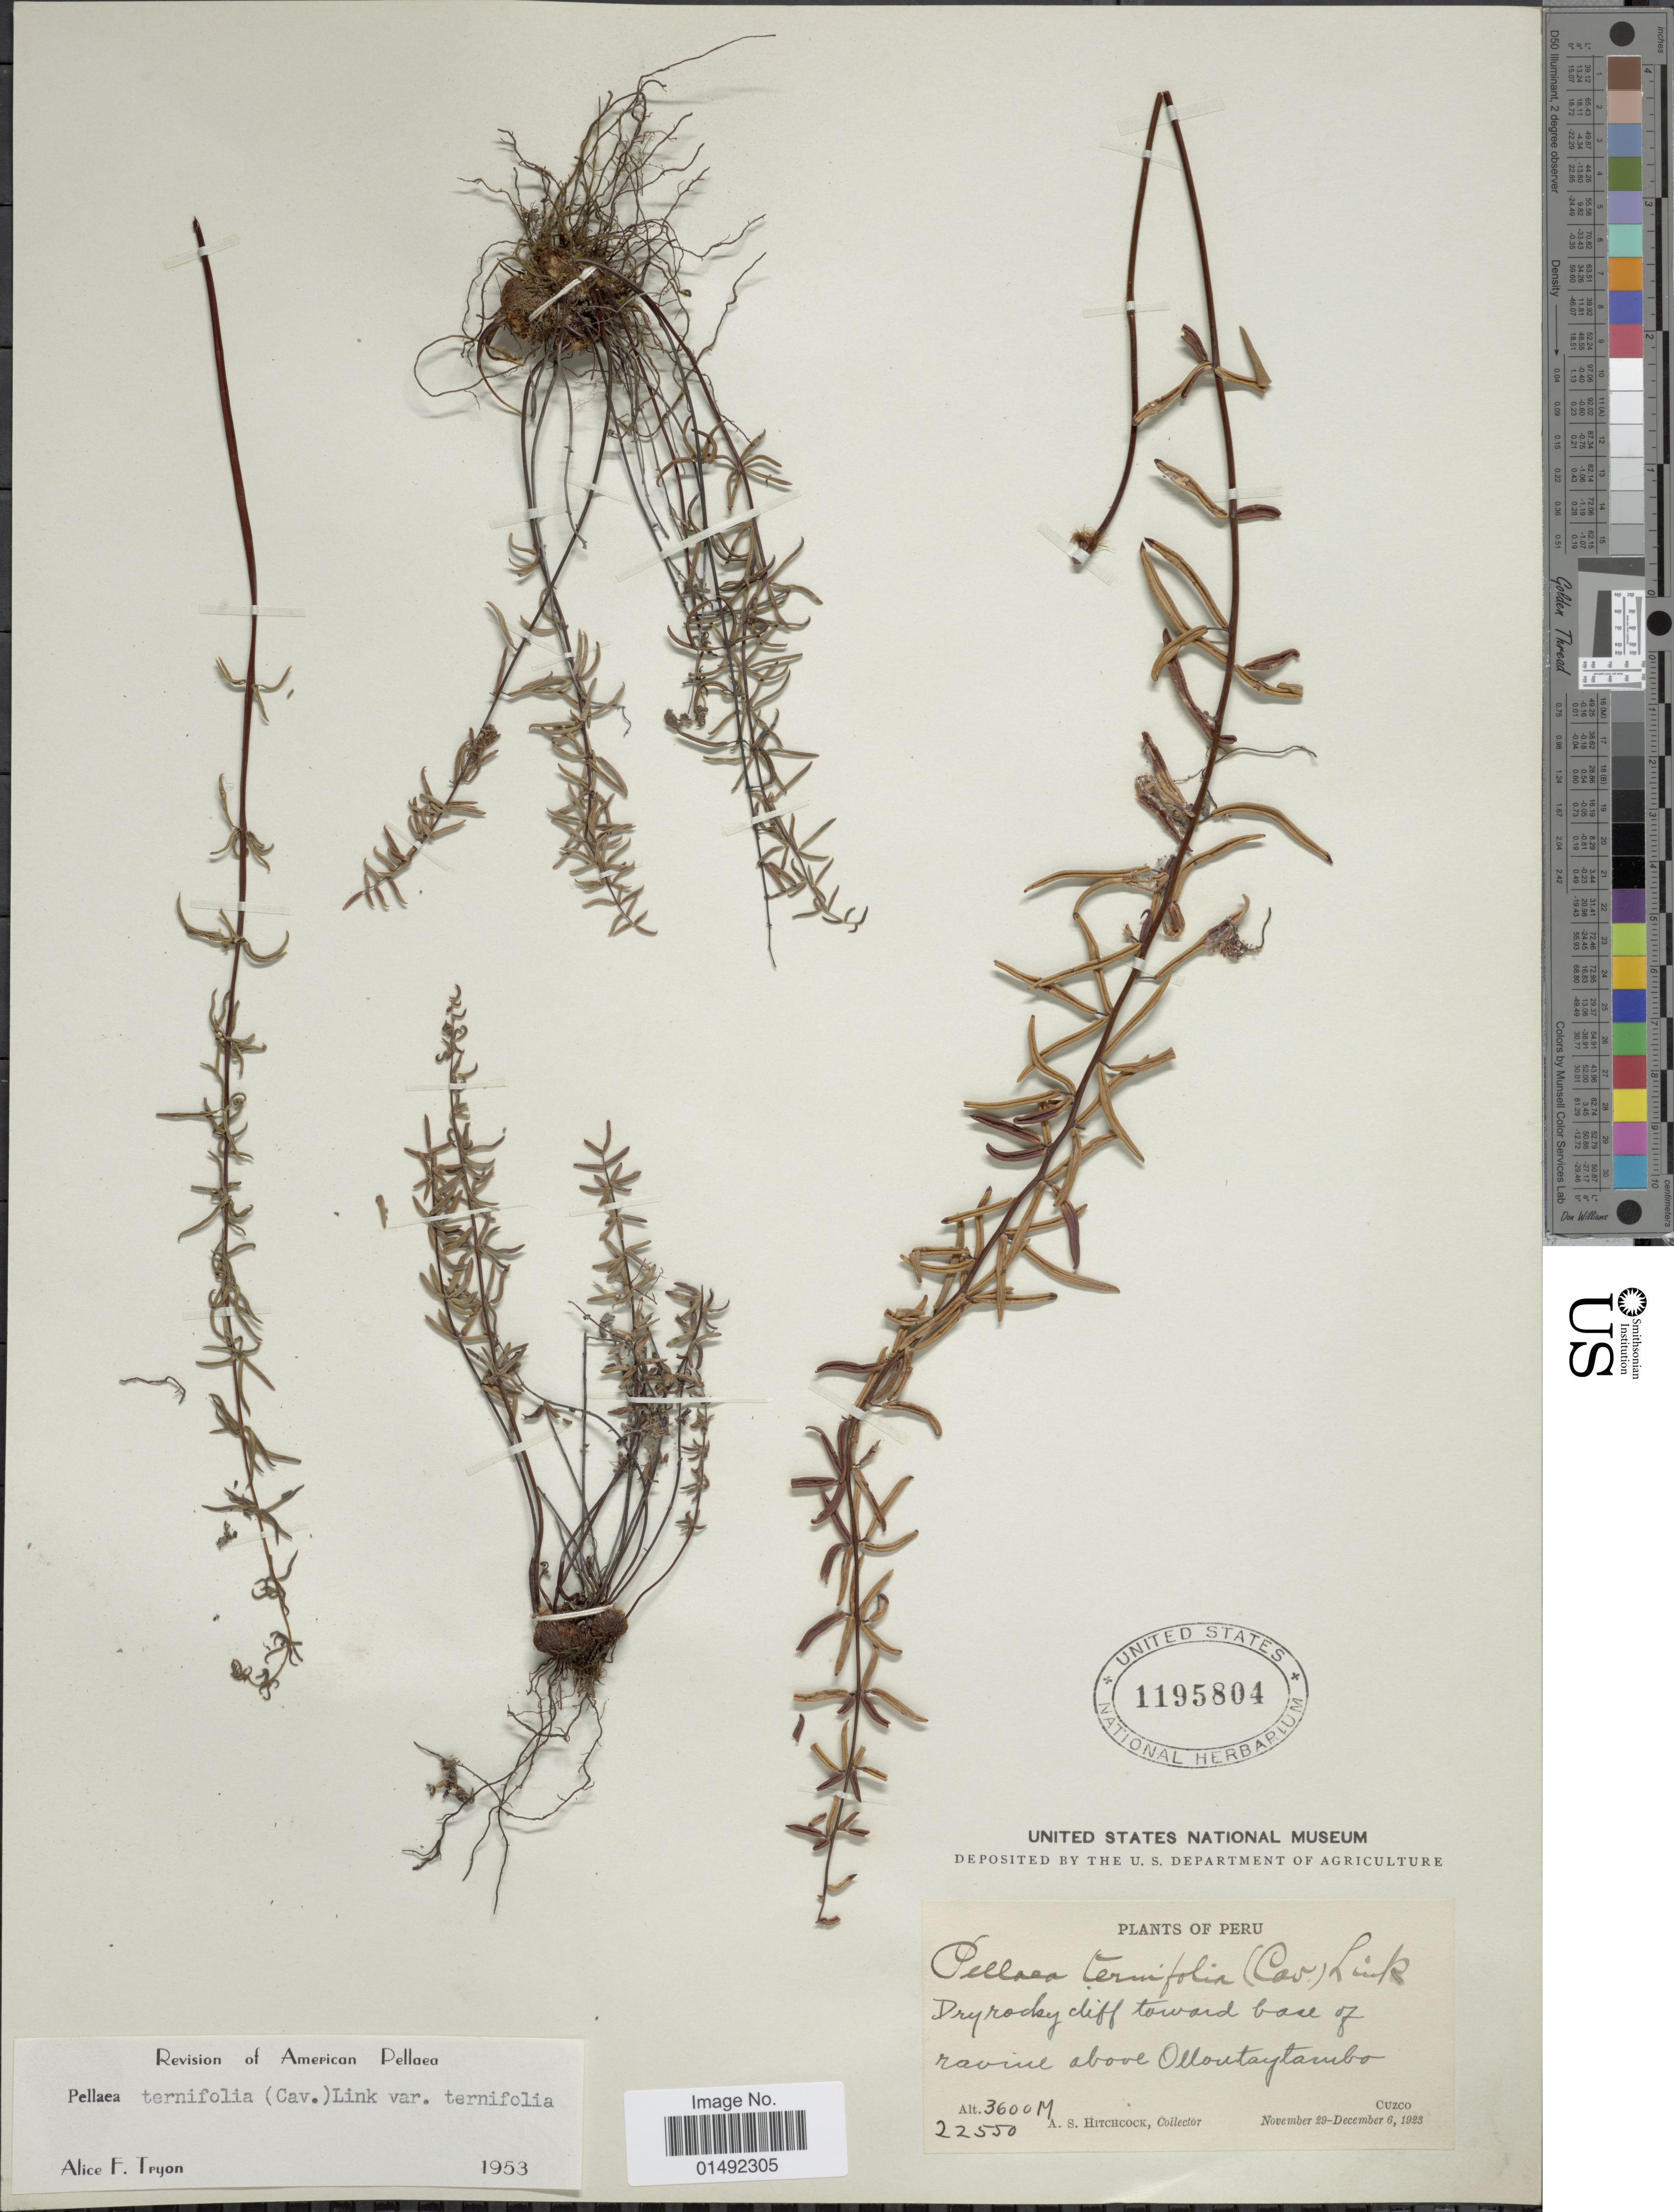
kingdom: Plantae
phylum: Tracheophyta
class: Polypodiopsida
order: Polypodiales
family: Pteridaceae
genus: Pellaea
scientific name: Pellaea ternifolia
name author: (Cav.) Link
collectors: A. S. Hitchcock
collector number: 22550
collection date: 1923-11-29/1923-12-06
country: Peru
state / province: Cusco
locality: Dry rocky cliff toward base of ravine above Ollontaytambo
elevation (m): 3600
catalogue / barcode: US 1195804